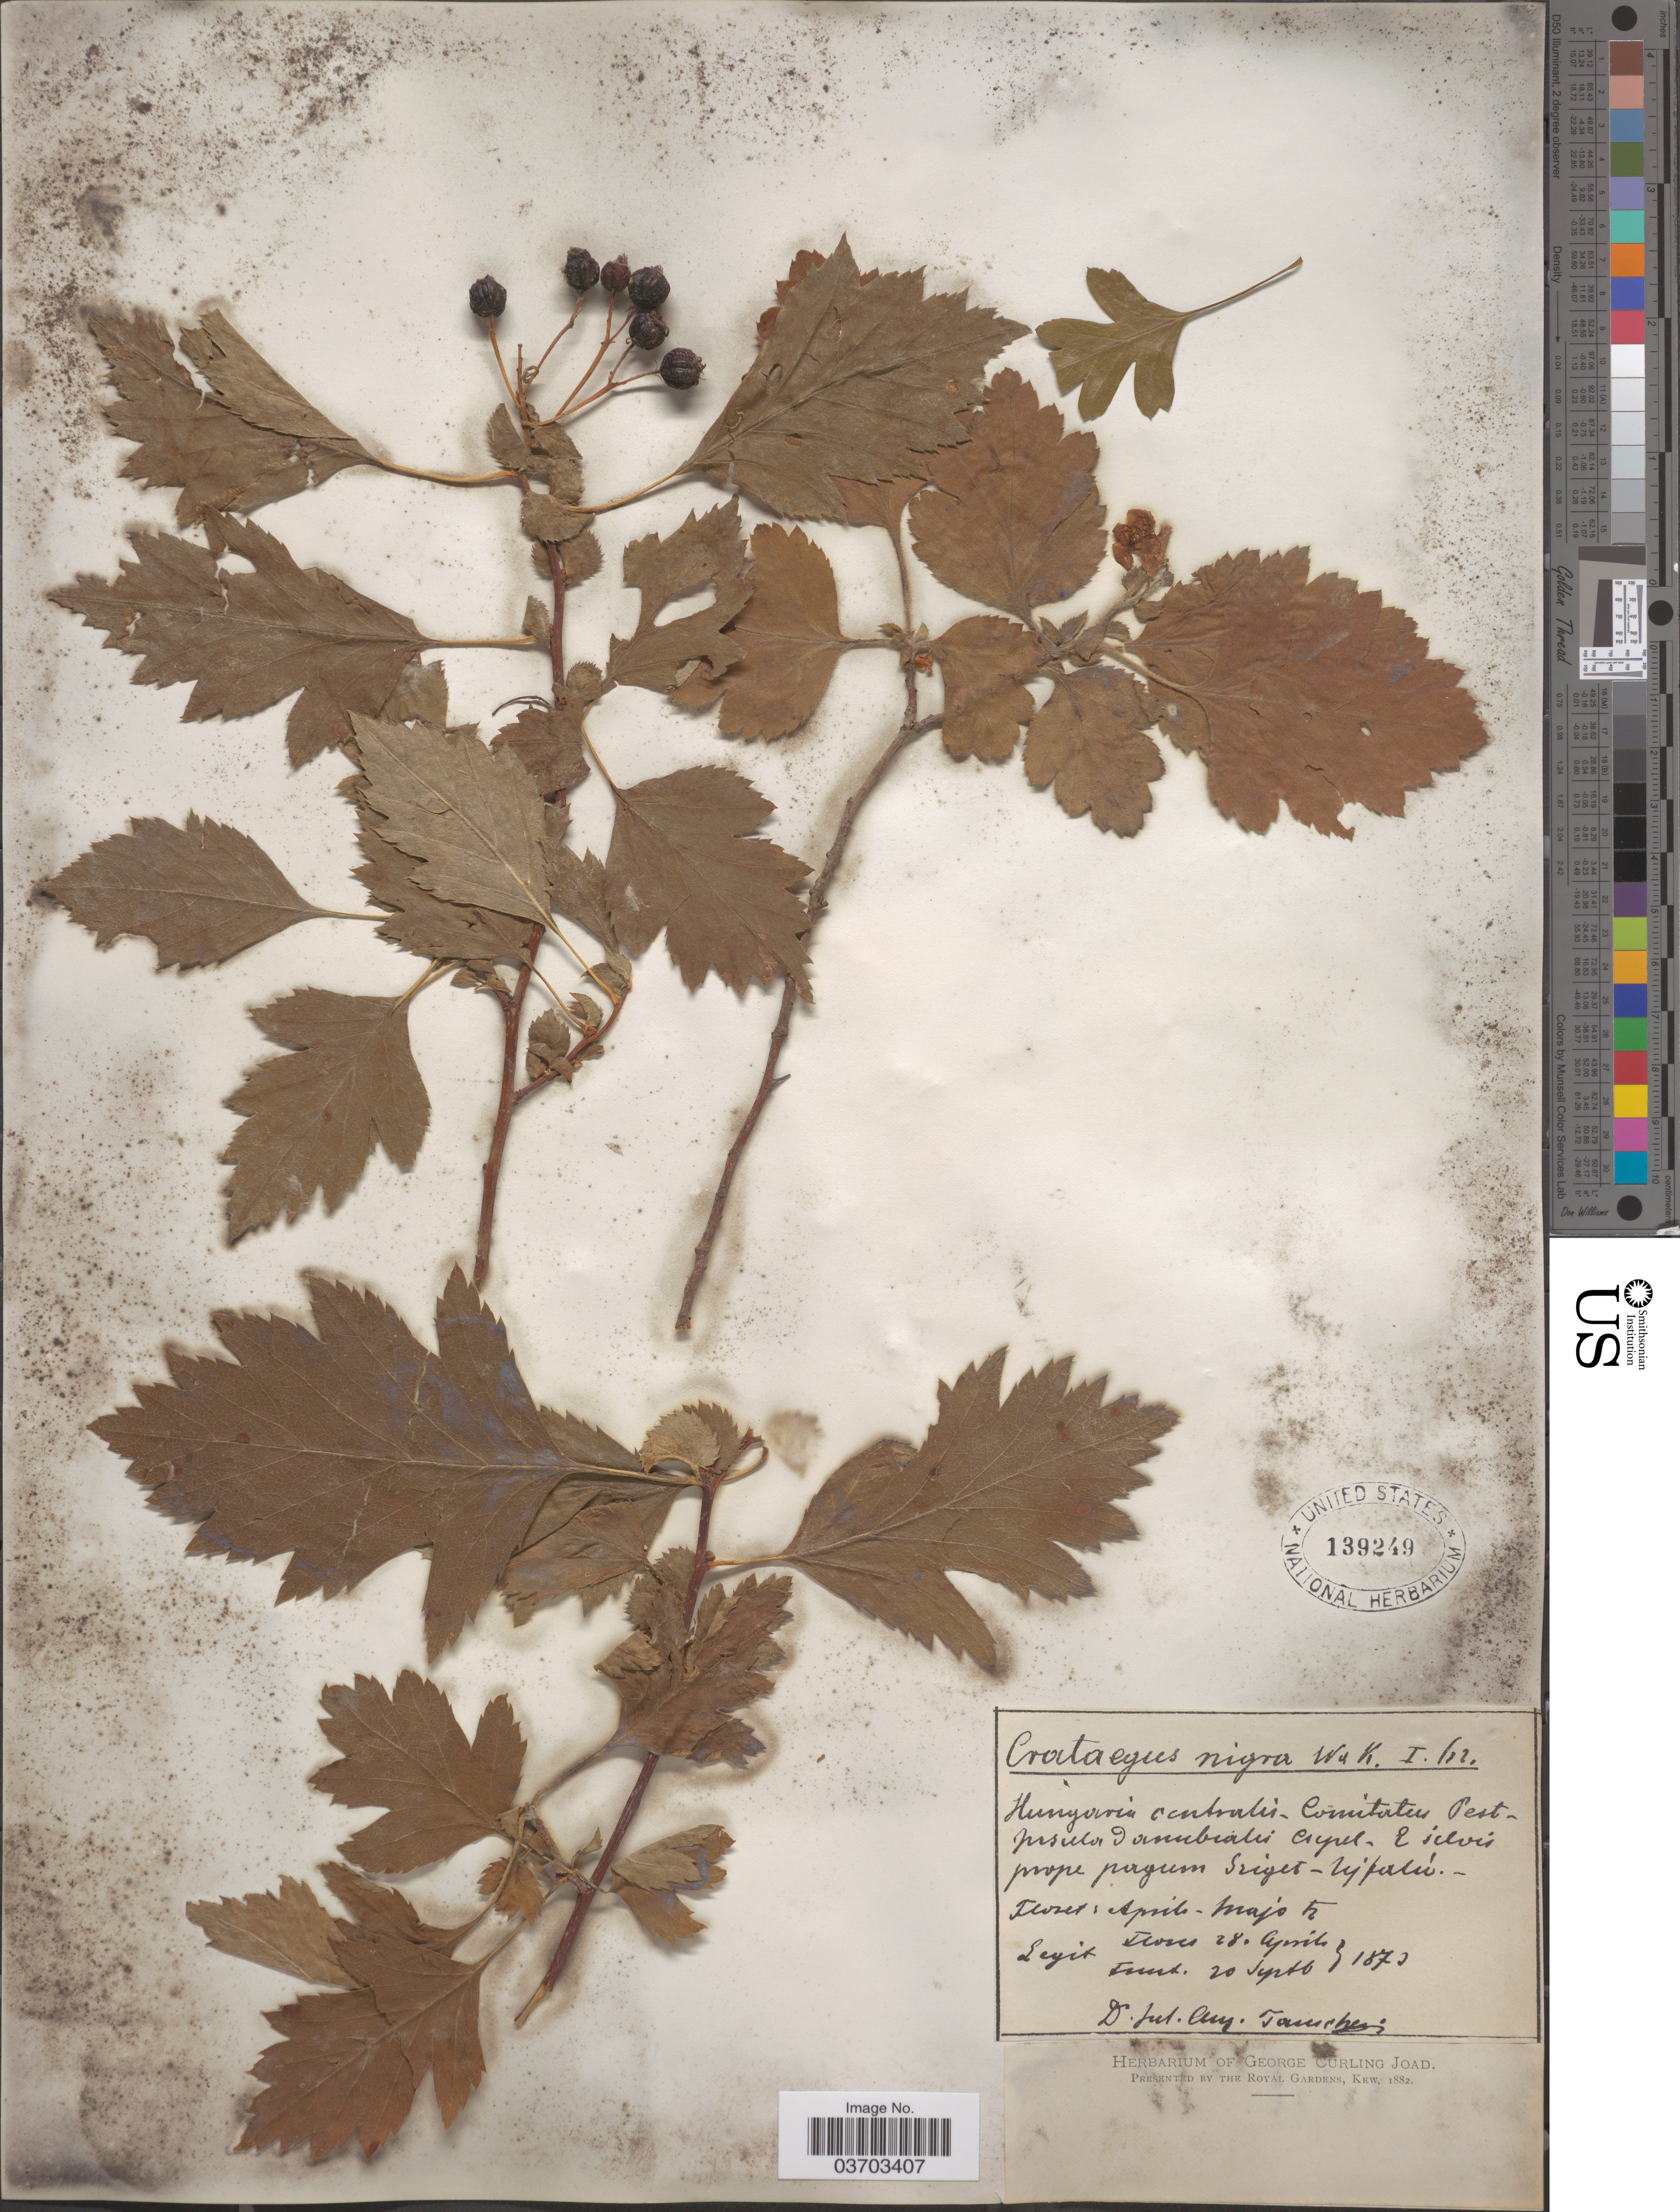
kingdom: Plantae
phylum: Tracheophyta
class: Magnoliopsida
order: Rosales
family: Rosaceae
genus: Crataegus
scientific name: Crataegus nigra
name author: Waldst. & Kit.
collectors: J. Tauscher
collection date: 1870-04-28/1870-09-20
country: Hungary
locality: Hungaria centralis-Comitatus Pest-msula danubialis Csepel-E silvis prope pagum Griget-Ujpalú. [interpreted]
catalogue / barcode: US 139249